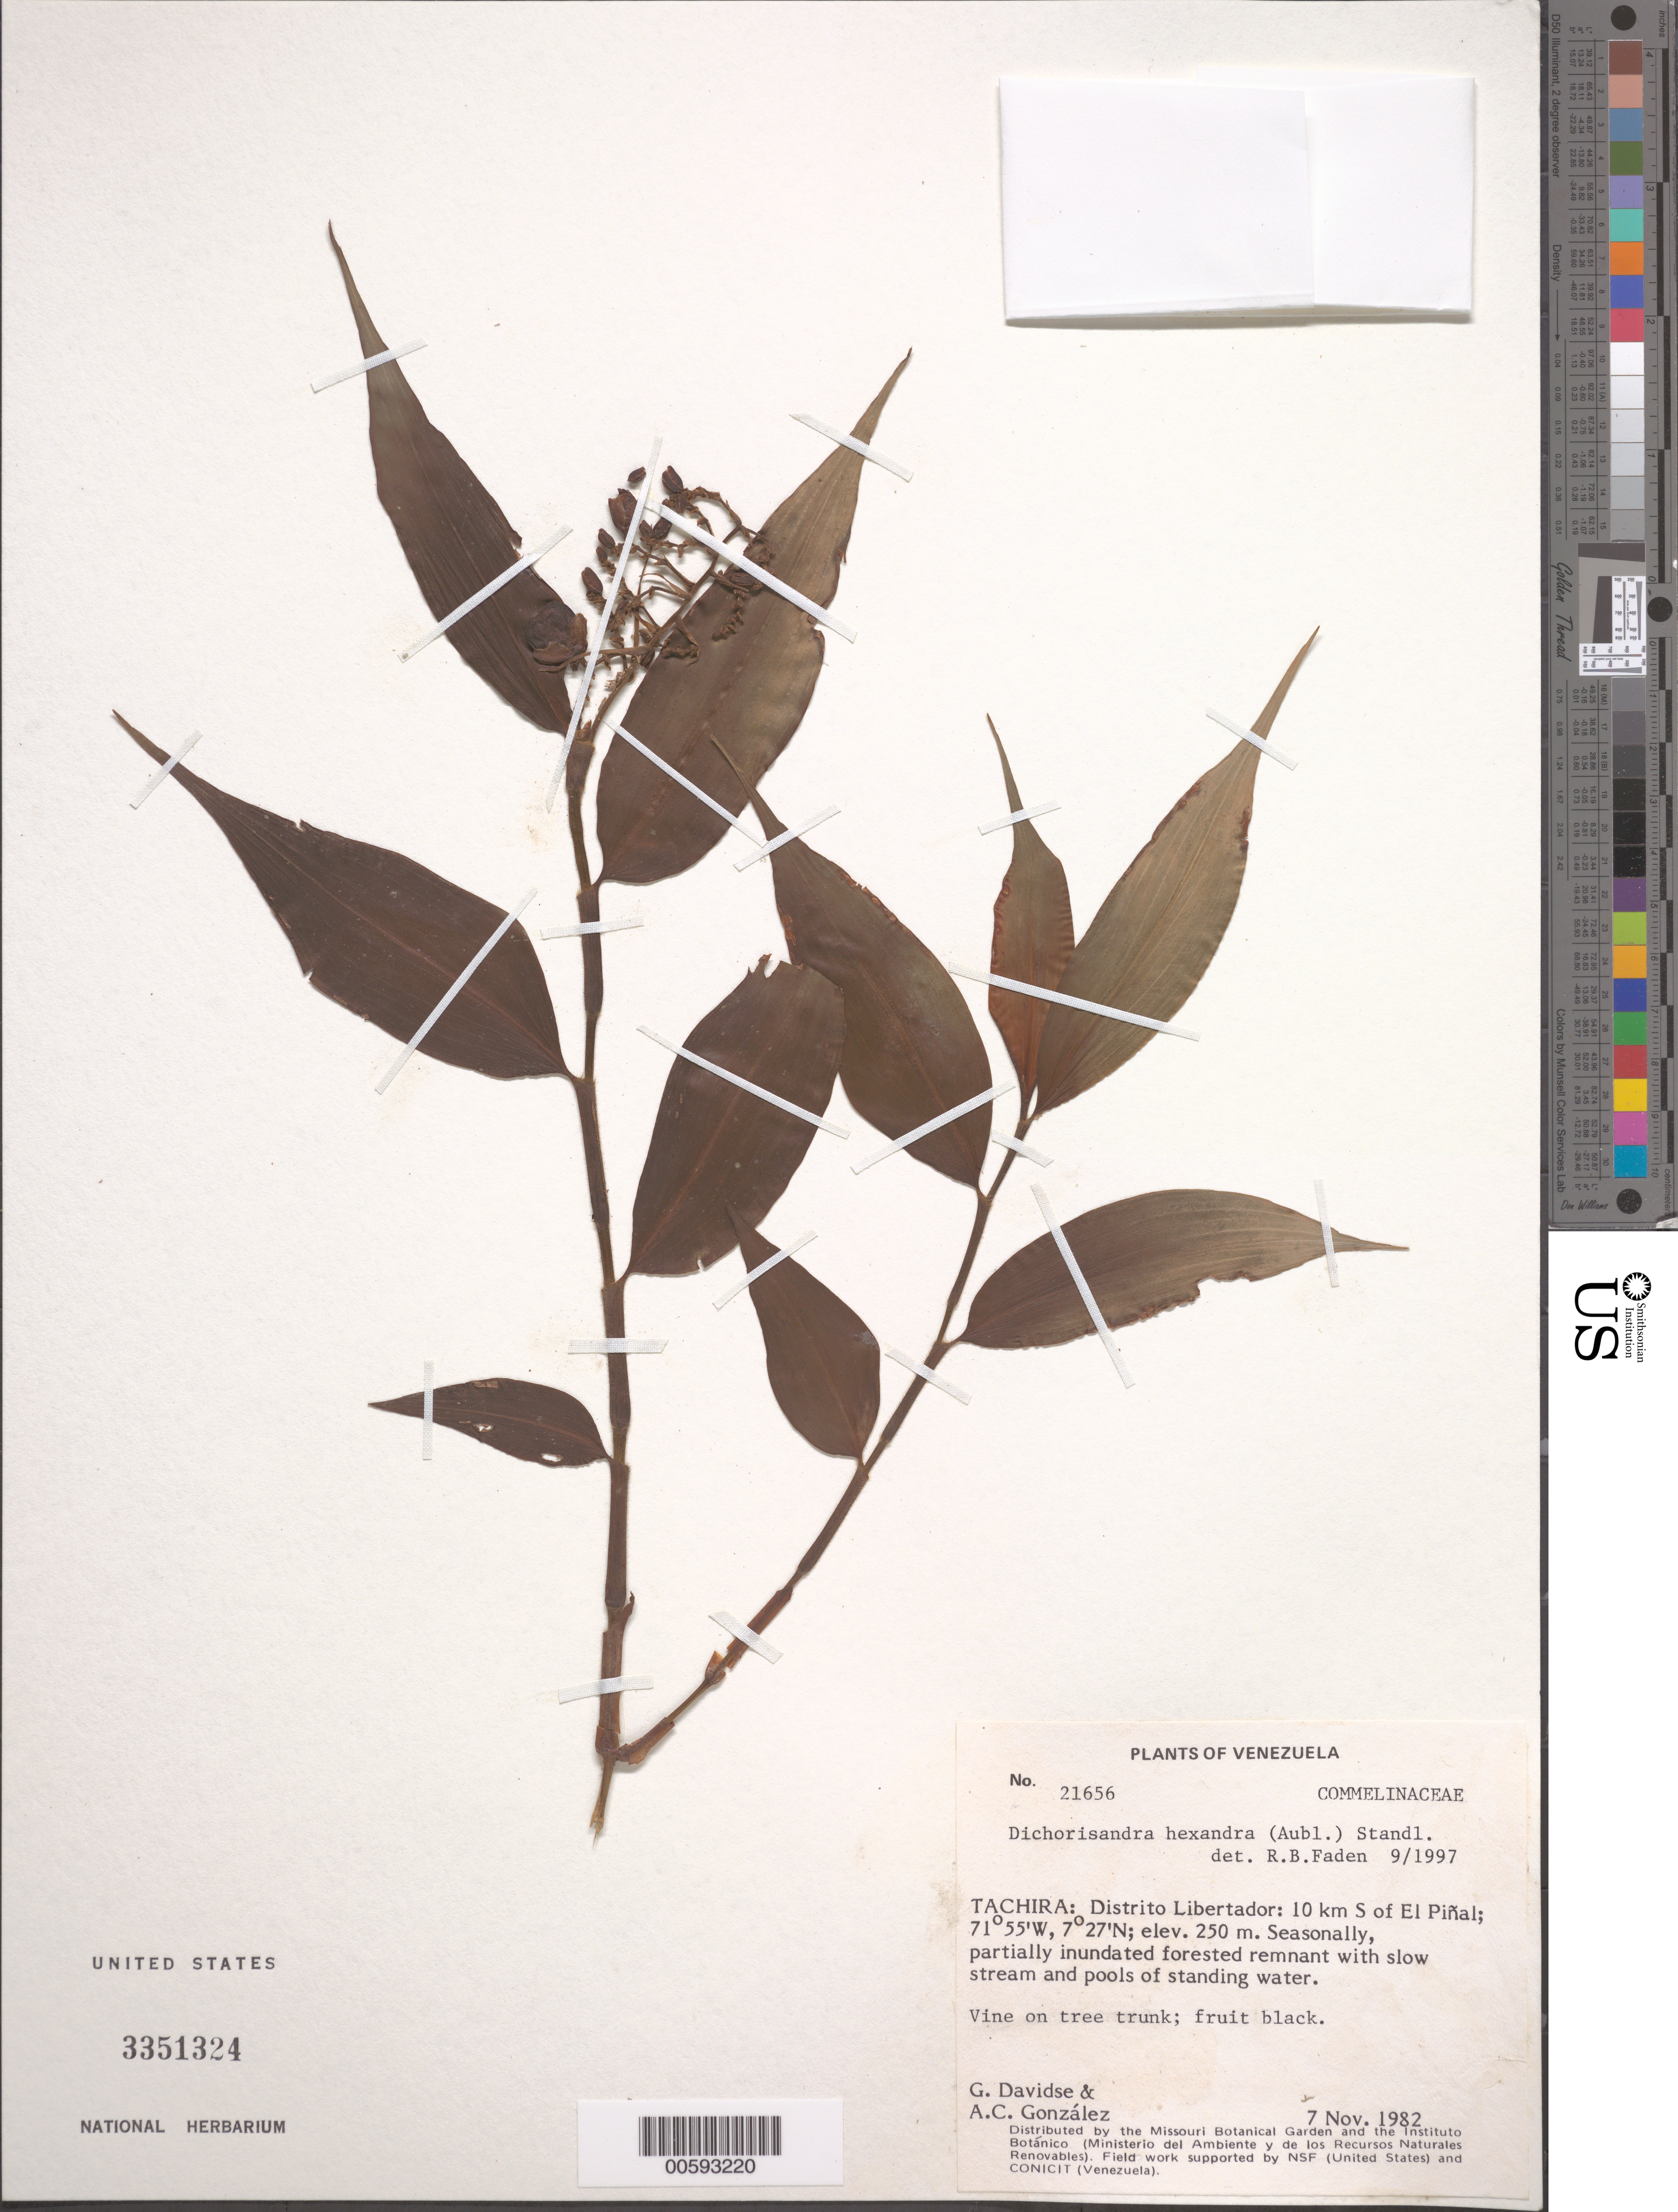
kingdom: Plantae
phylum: Tracheophyta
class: Liliopsida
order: Commelinales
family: Commelinaceae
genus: Dichorisandra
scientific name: Dichorisandra hexandra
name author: (Aubl.) Standl.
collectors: G. Davidse & A. C. González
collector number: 21656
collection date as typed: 07 Nov 1982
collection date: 1982-11-07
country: Venezuela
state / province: Tachira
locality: Dist. livertador, s of el pinal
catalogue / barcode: US 3351324